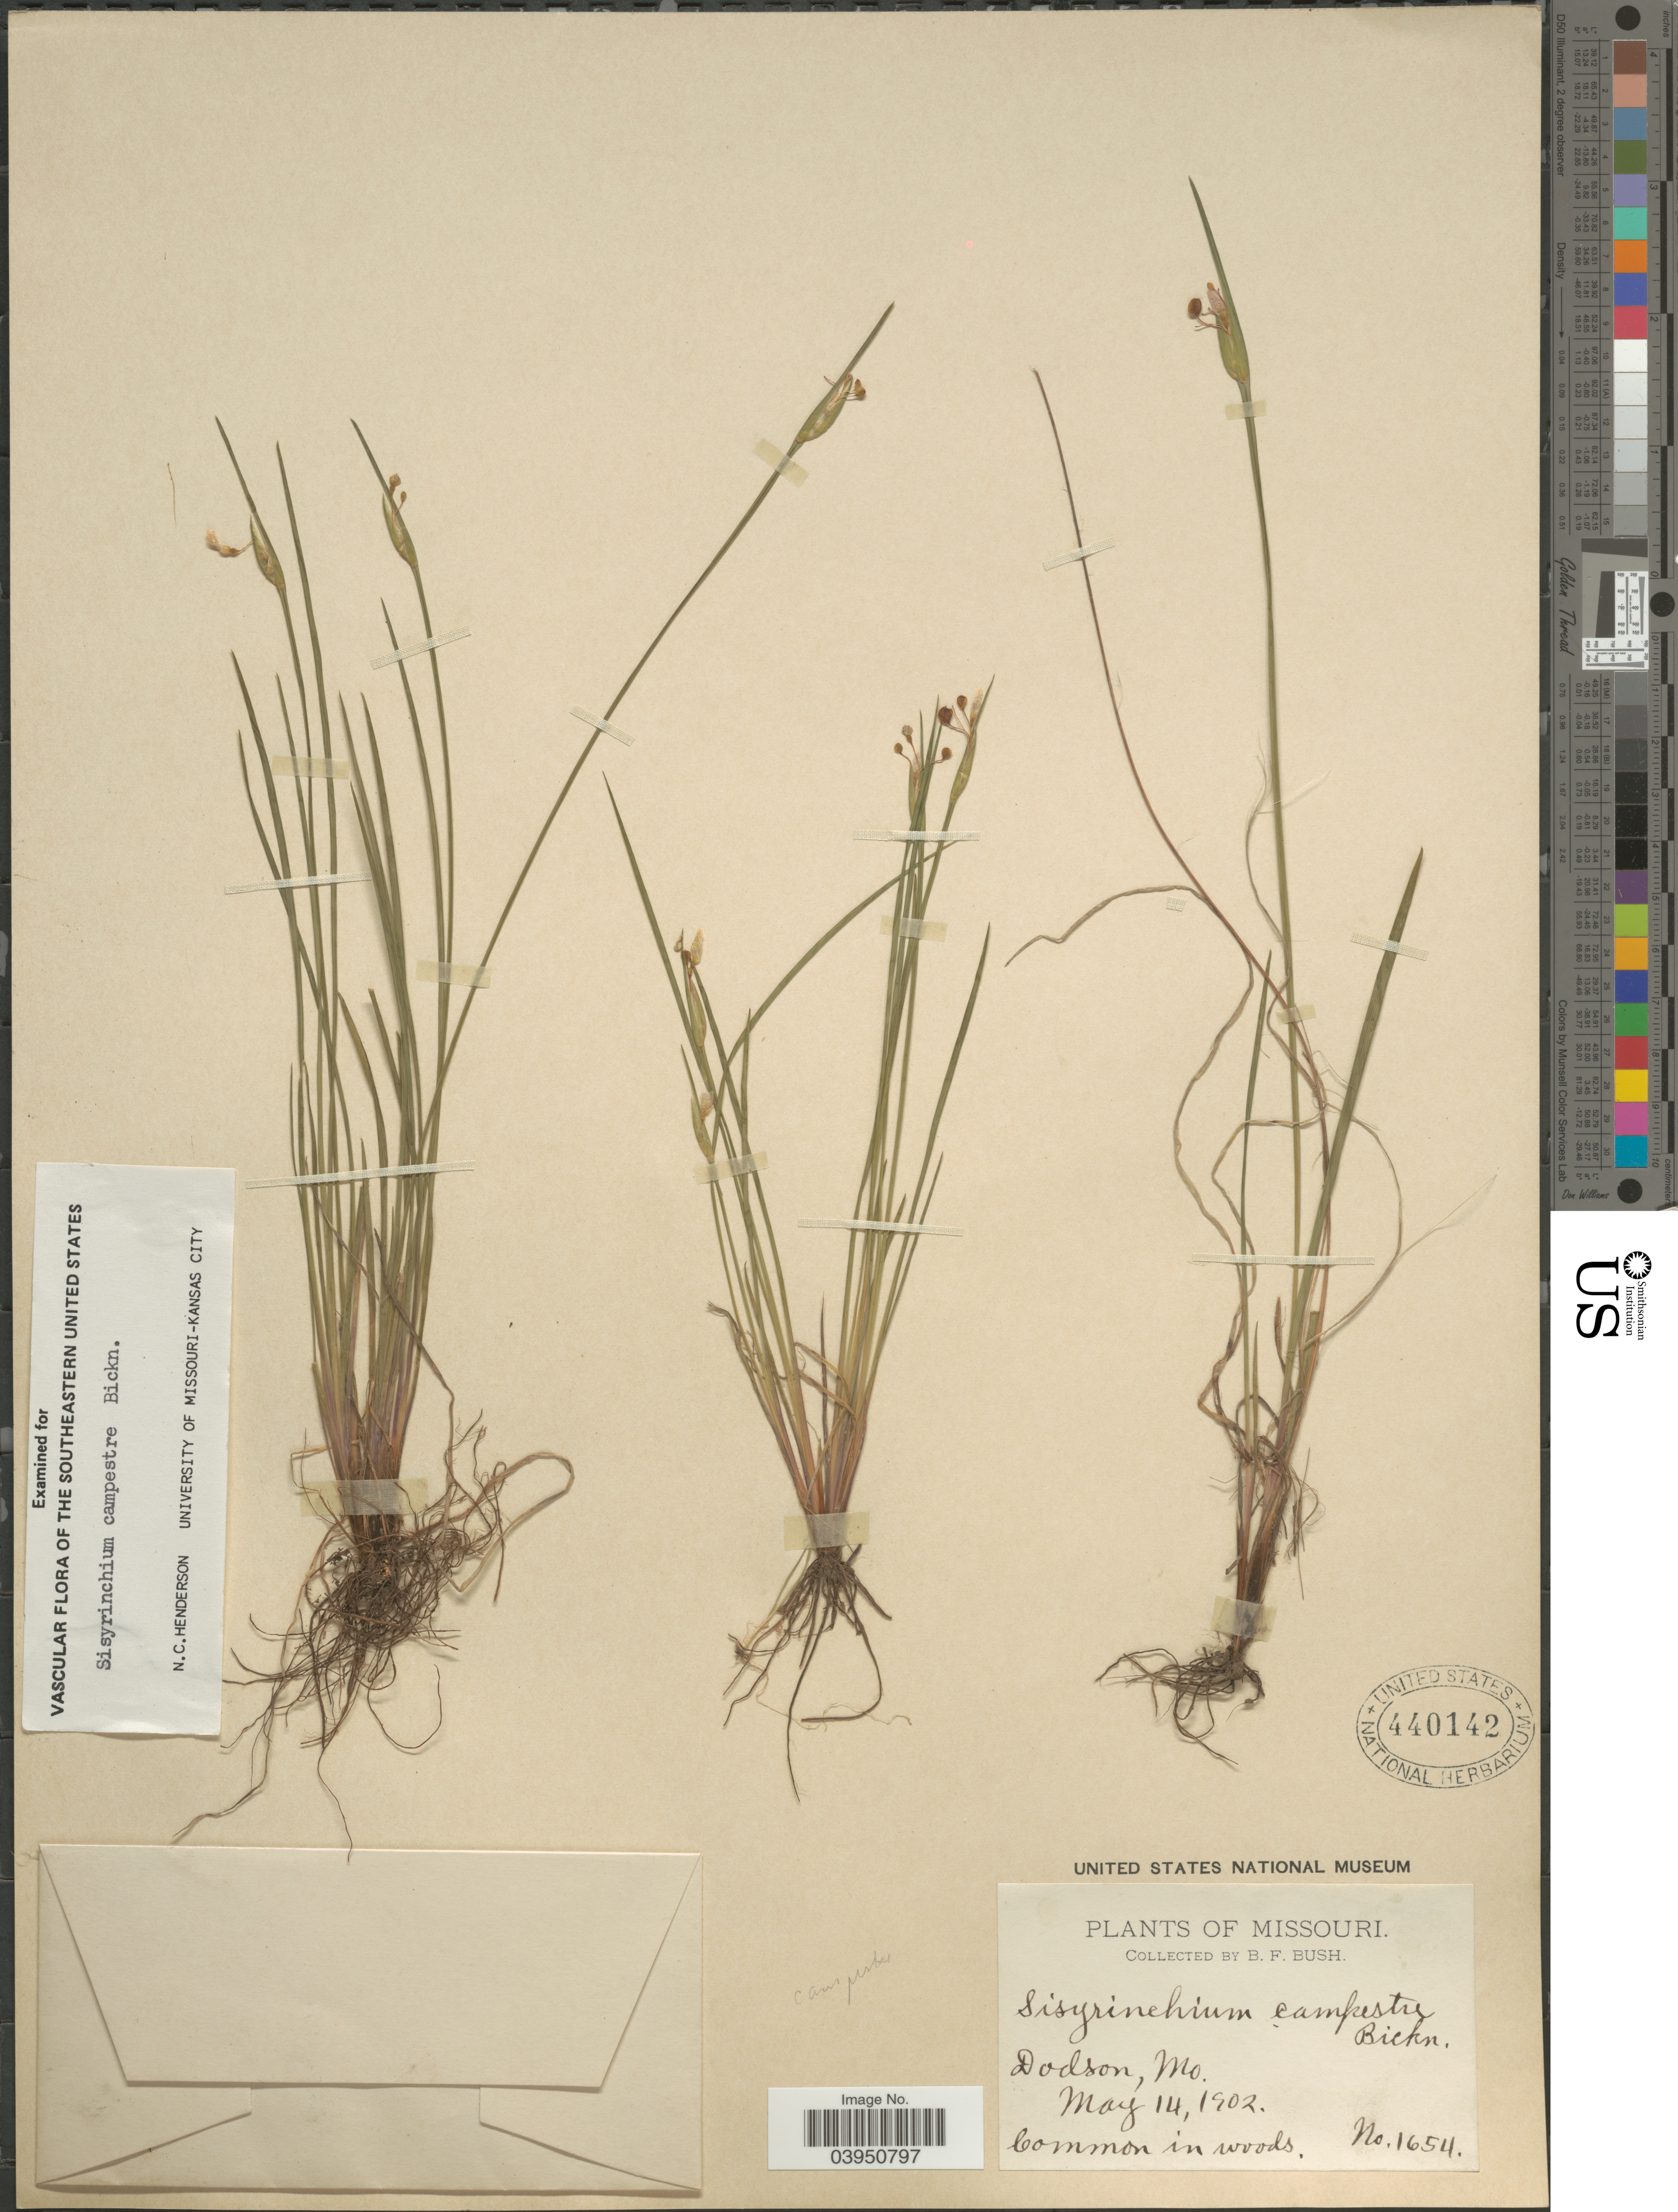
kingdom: Plantae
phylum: Tracheophyta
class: Liliopsida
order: Asparagales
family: Iridaceae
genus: Sisyrinchium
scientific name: Sisyrinchium campestre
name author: E.P. Bicknell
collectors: B. F. Bush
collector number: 1654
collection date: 1902-05-14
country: United States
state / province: Missouri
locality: Dodson.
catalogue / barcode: US 440142